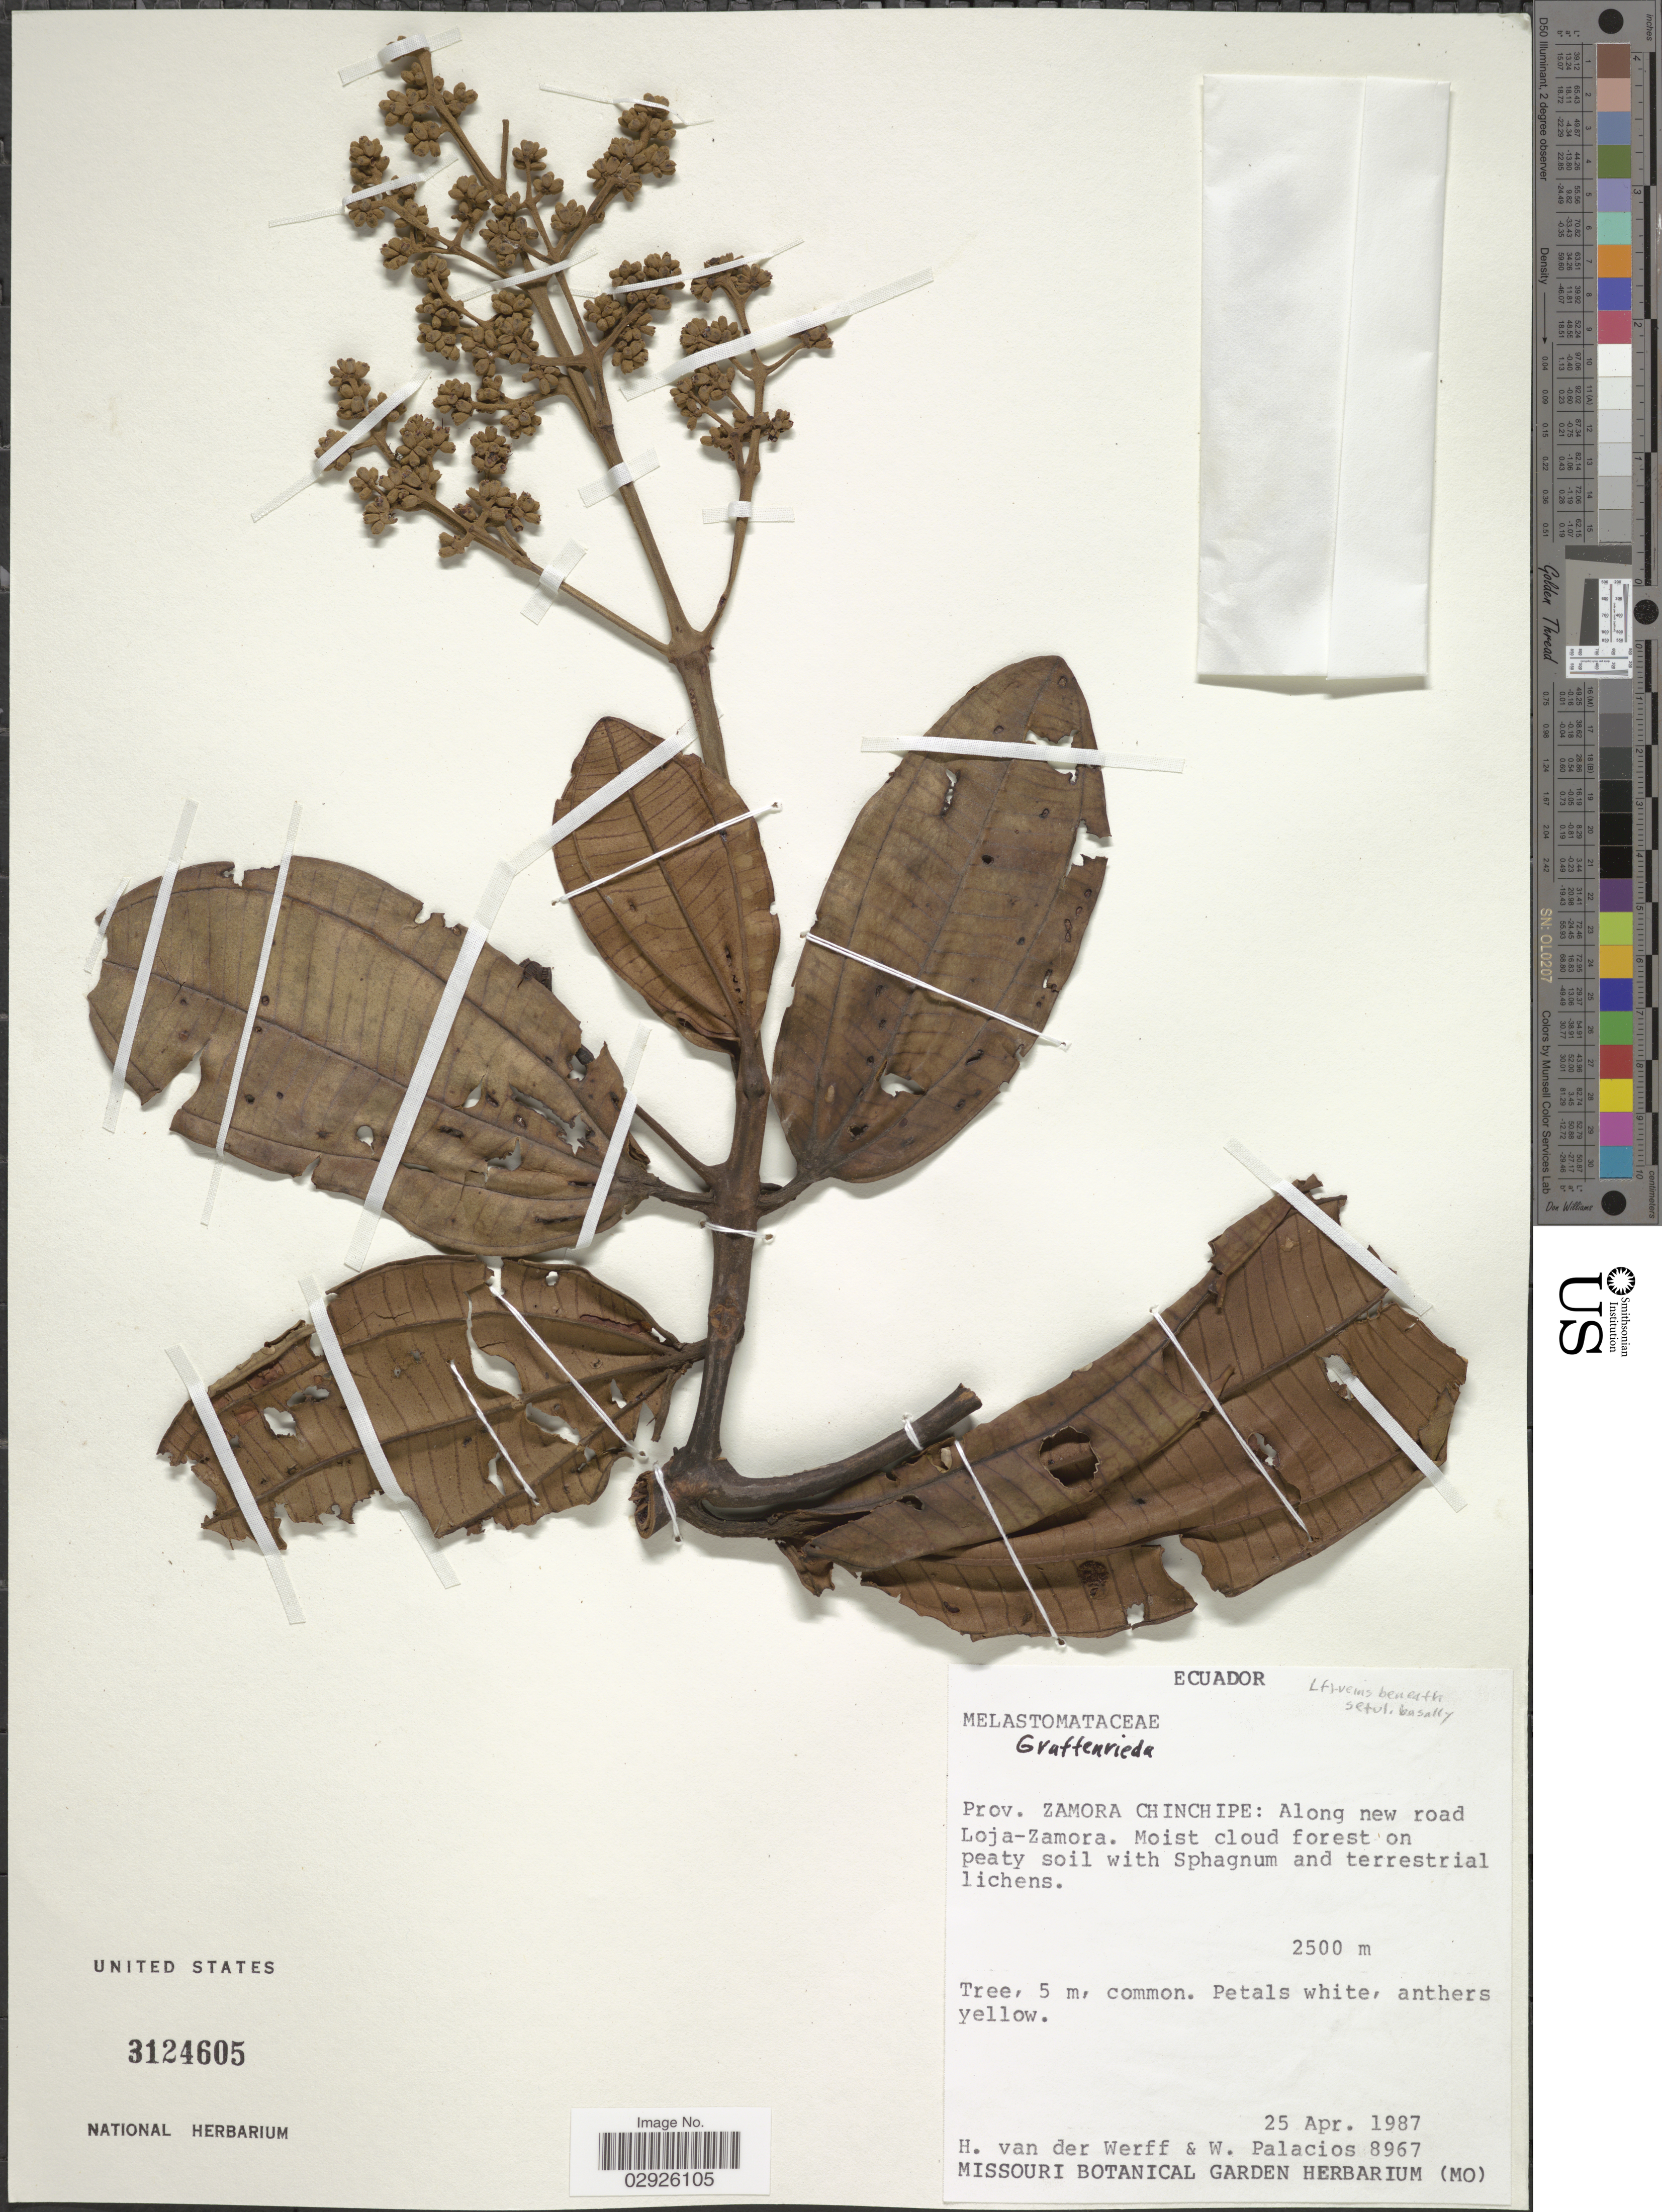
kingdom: Plantae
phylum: Tracheophyta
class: Magnoliopsida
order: Myrtales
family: Melastomataceae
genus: Graffenrieda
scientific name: Graffenrieda sp.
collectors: H. van der Werff & W. Palacios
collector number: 8967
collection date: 1987-04-25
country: Ecuador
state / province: Zamora-Chinchipe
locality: Along new road Loja-Zamora.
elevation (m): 2500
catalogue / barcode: US 3124605